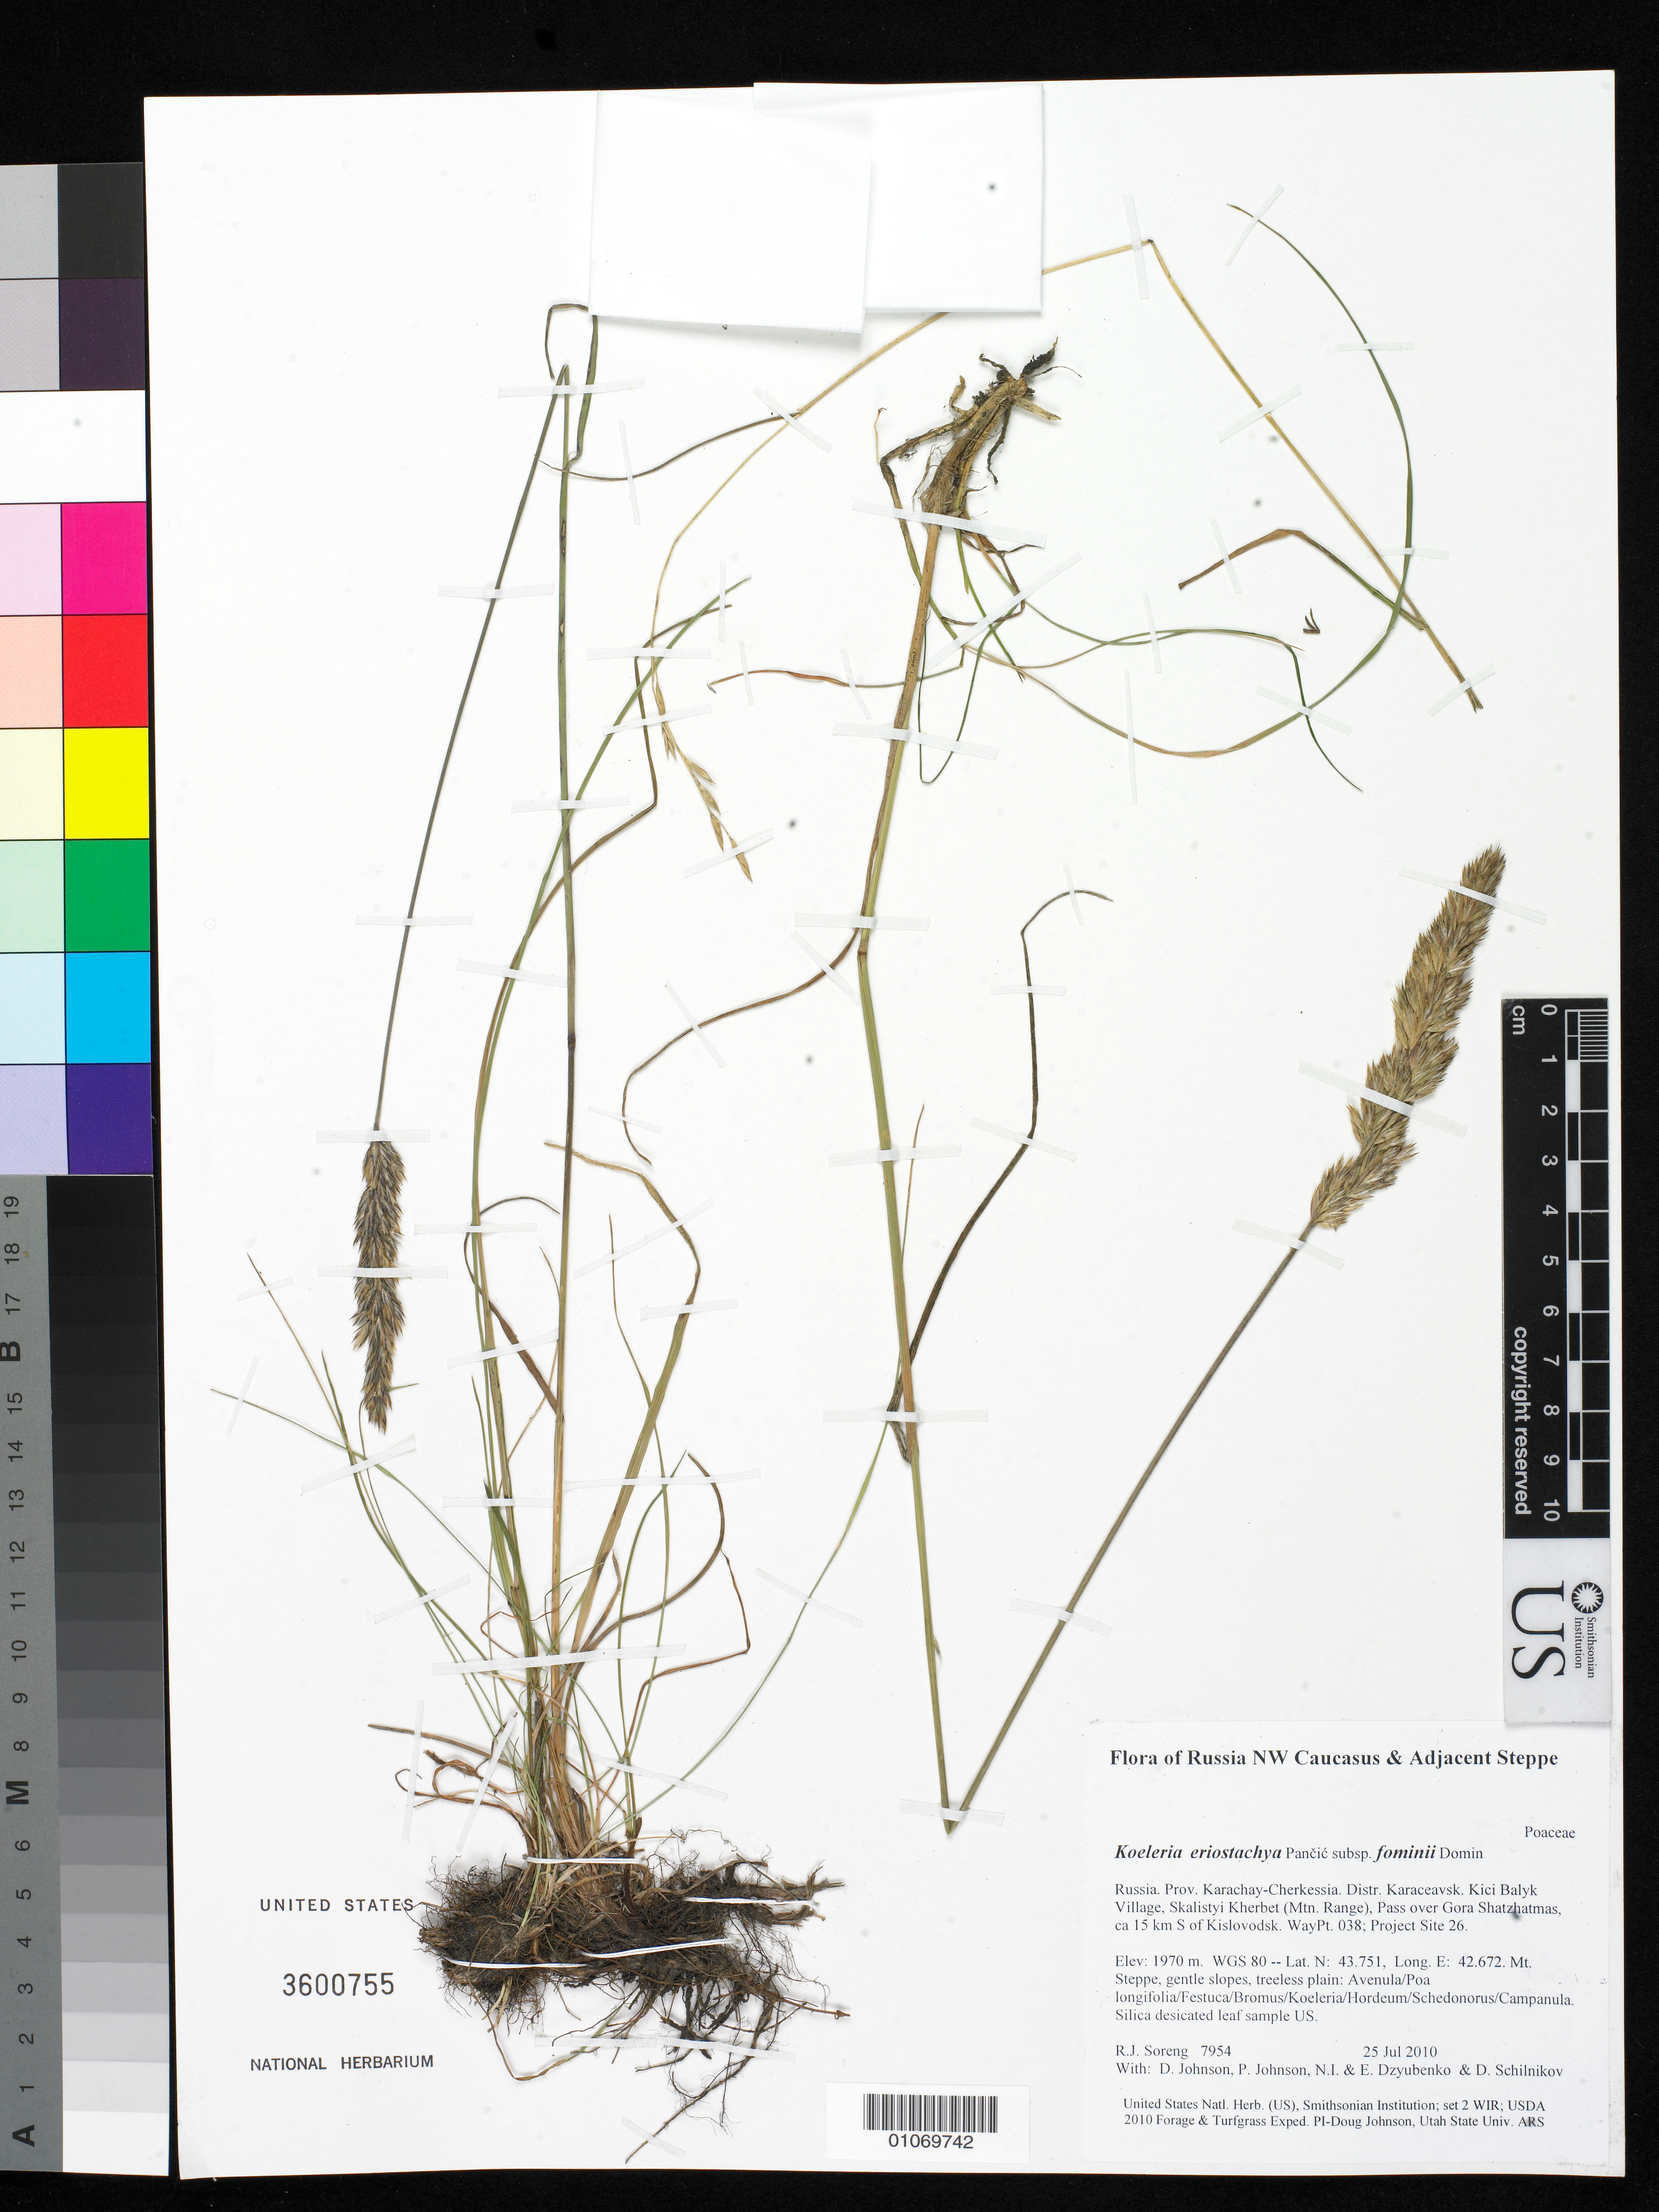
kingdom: Plantae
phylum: Tracheophyta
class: Liliopsida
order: Poales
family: Poaceae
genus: Koeleria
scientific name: Koeleria eriostachya subsp. fominii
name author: Domin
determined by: Soreng, Robert J., Research Associate (BOT), Smithsonian Institution - National Museum of Natural History (UNITED STATES)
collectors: R. J. Soreng, D. Johnson, P. Johnson, N. Dzyubenko, E. Dzyubenko & D. Schilnikov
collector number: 7954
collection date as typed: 25 Jul 2010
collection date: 2010-07-25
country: Russian Federation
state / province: Karachay-Cherkess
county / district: Karaceavsk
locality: Kici Balyk Village, Skalistyi Kherbet (Mtn. Range), Pass over Gora Shatzhatmas, ca 15 km S of Kislovodsk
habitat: Mt. Steppe, gentle slopes, treeless plain: Avenula/Poa longifolia/Festuca/Bromus/Koeleria/Hordeum/Schedonorus/Campanula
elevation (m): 1970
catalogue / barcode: US 3600755